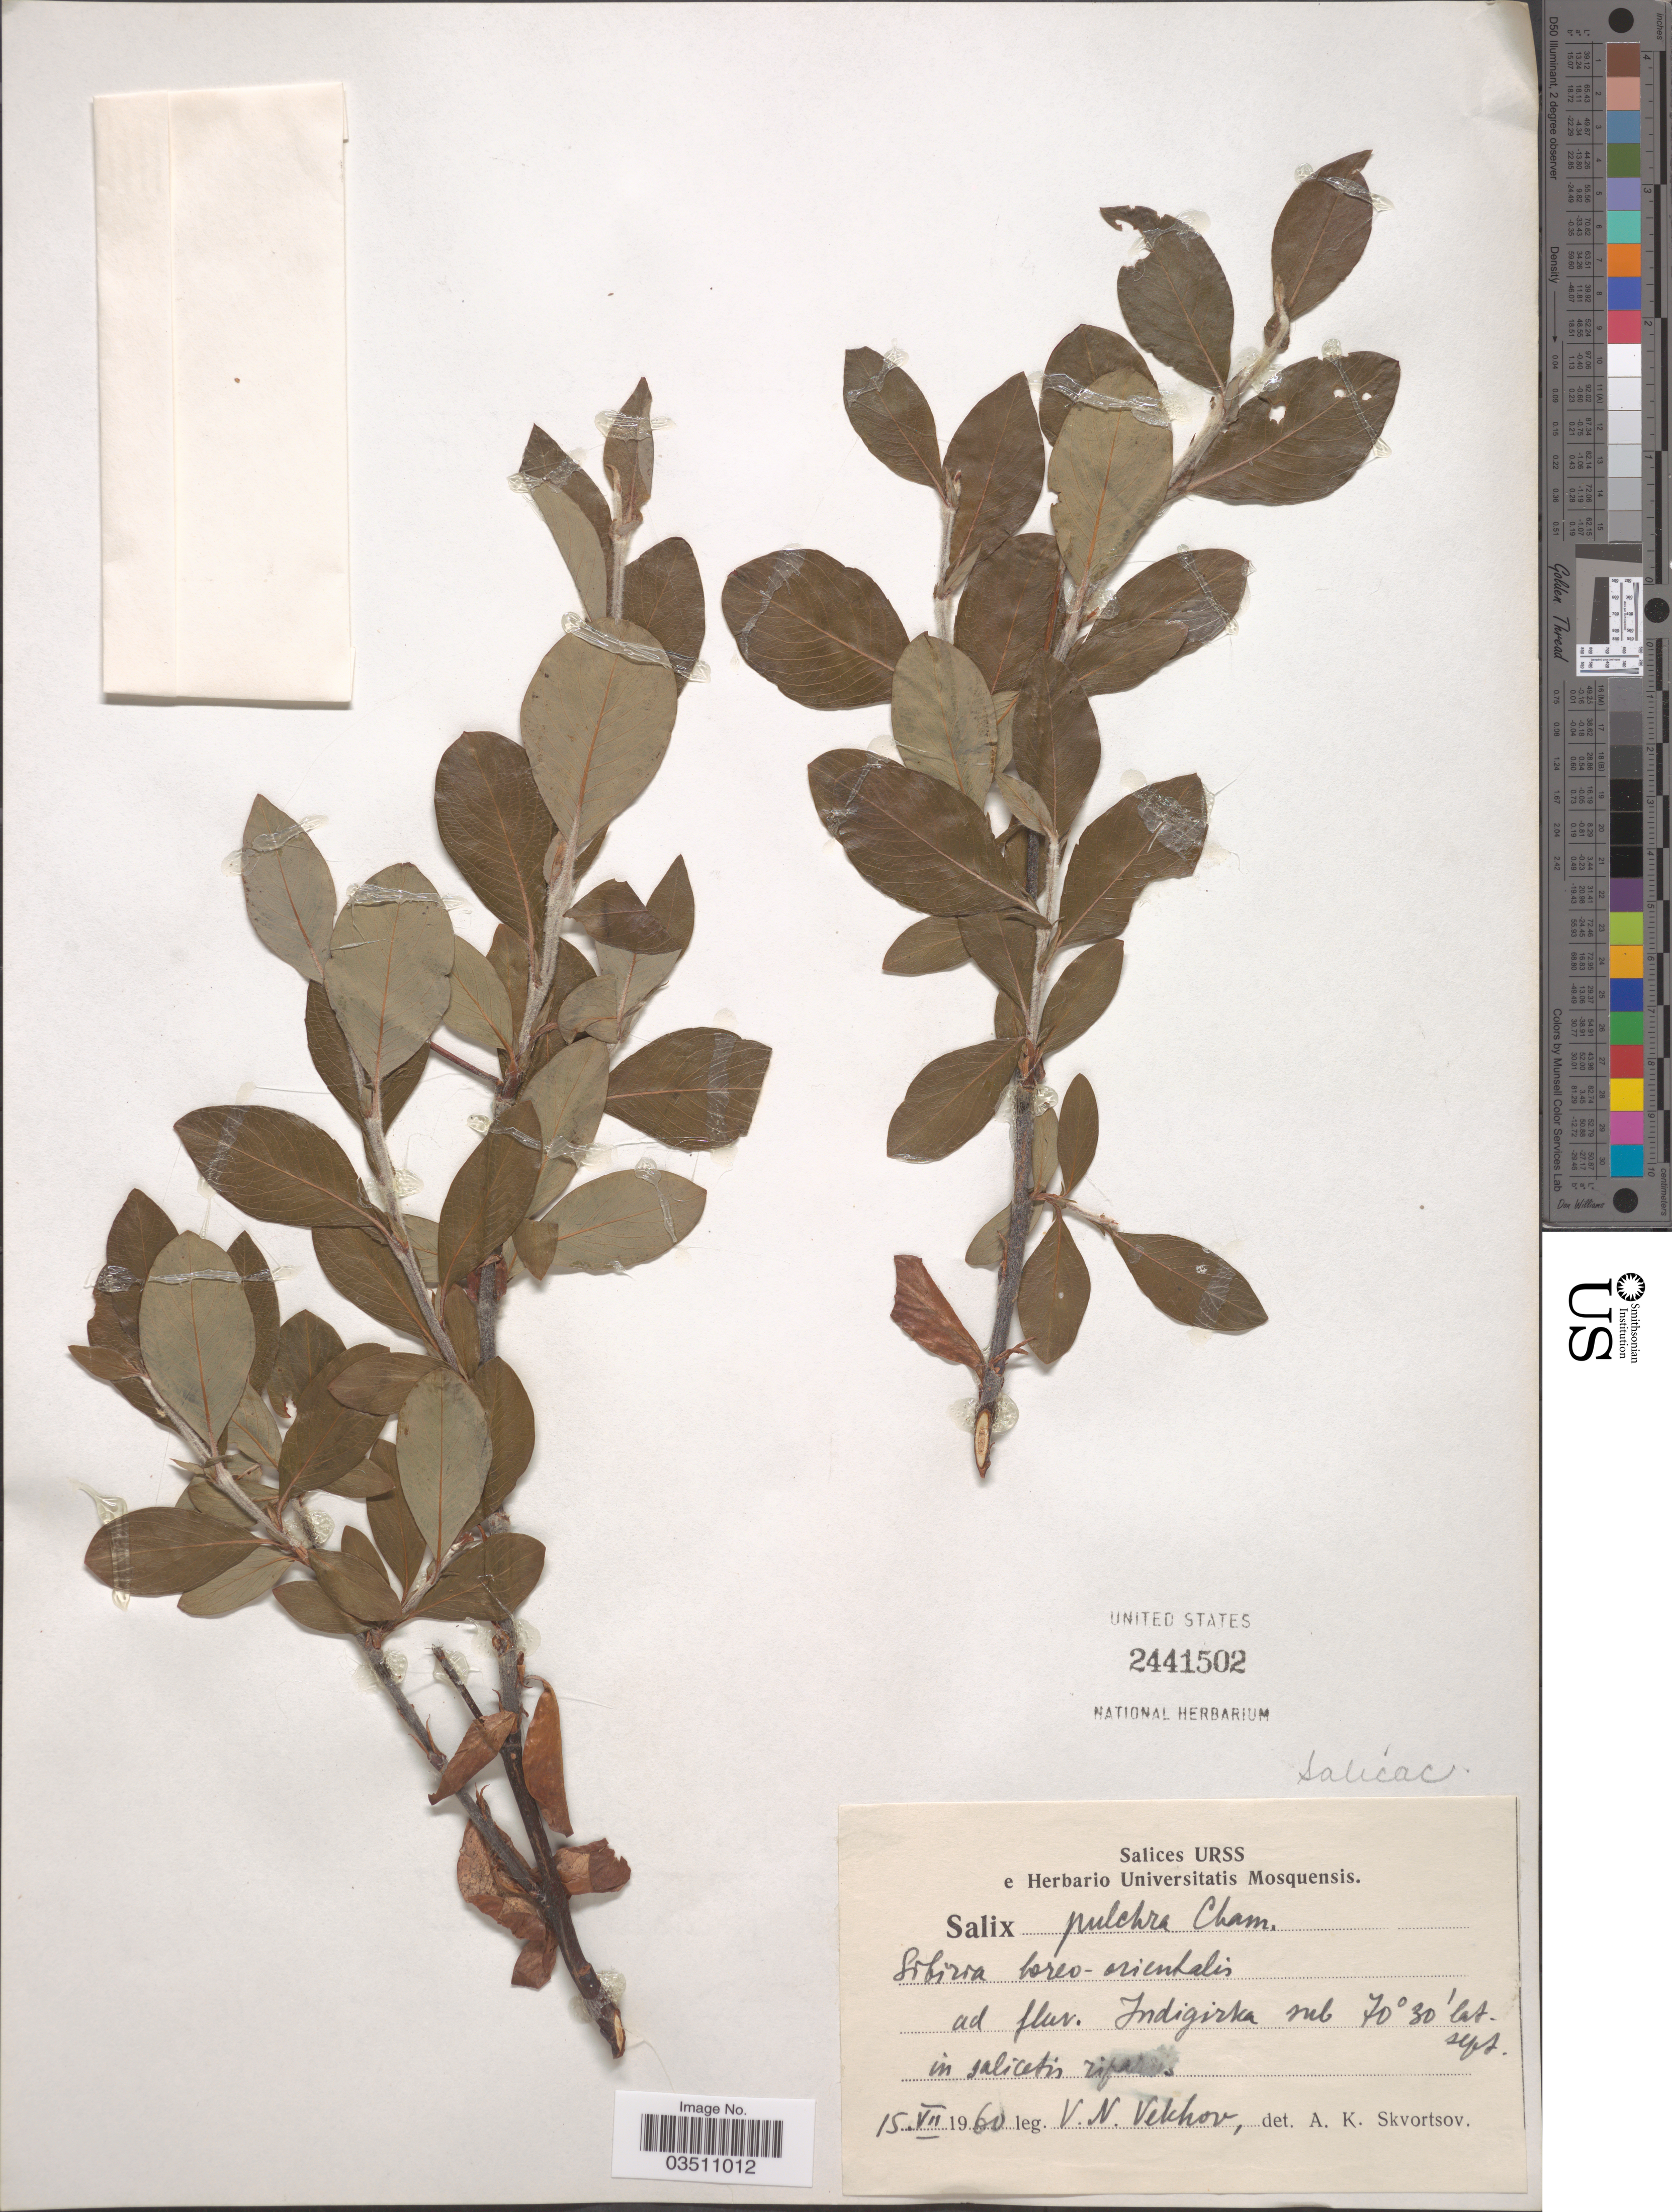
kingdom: Plantae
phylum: Tracheophyta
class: Magnoliopsida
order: Malpighiales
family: Salicaceae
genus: Salix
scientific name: Salix pulchra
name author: Cham.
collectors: V. Vekhov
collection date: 1960-07-15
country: Russian Federation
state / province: Sakha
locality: Sibiria boreo - orientalis ad fluv. Indigirka.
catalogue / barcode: US 2441502